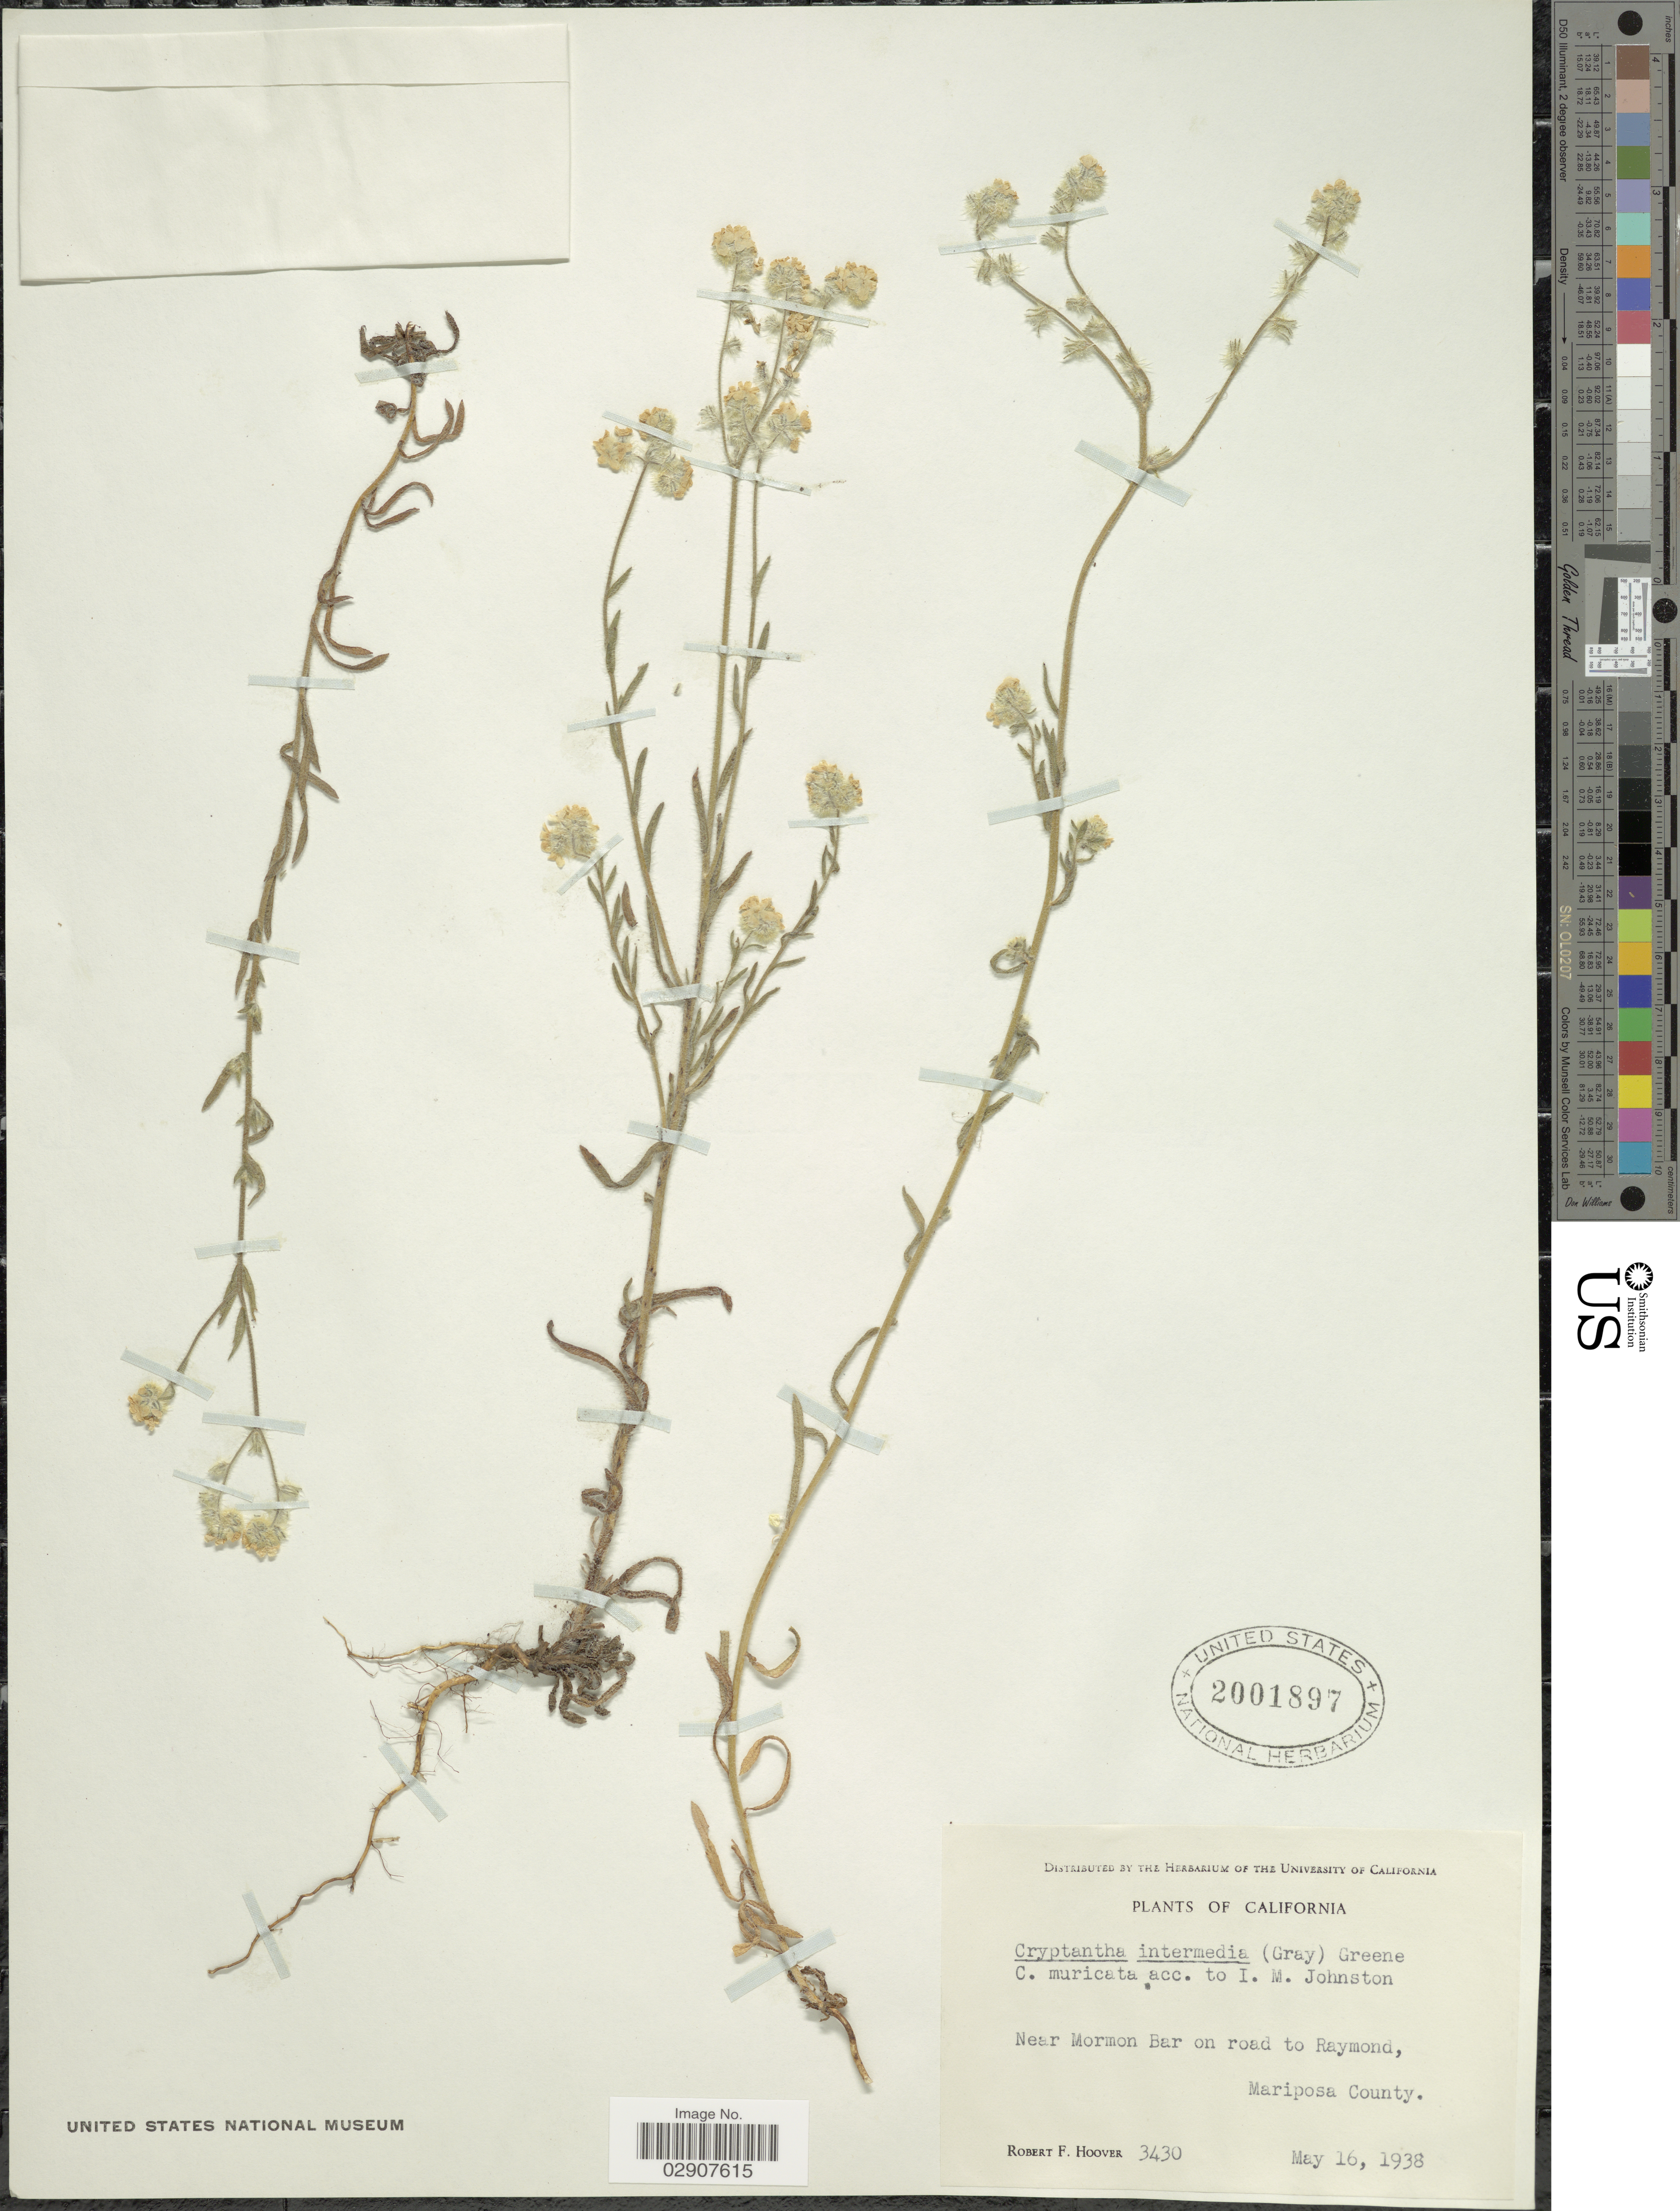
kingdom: Plantae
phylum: Tracheophyta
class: Magnoliopsida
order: Boraginales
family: Boraginaceae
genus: Cryptantha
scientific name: Cryptantha intermedia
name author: (A. Gray) Greene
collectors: R. F. Hoover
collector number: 3430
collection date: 1938-05-16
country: United States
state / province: California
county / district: Mariposa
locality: Near Mormon Bar on road to Raymond, Mariposa County.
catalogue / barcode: US 2001897